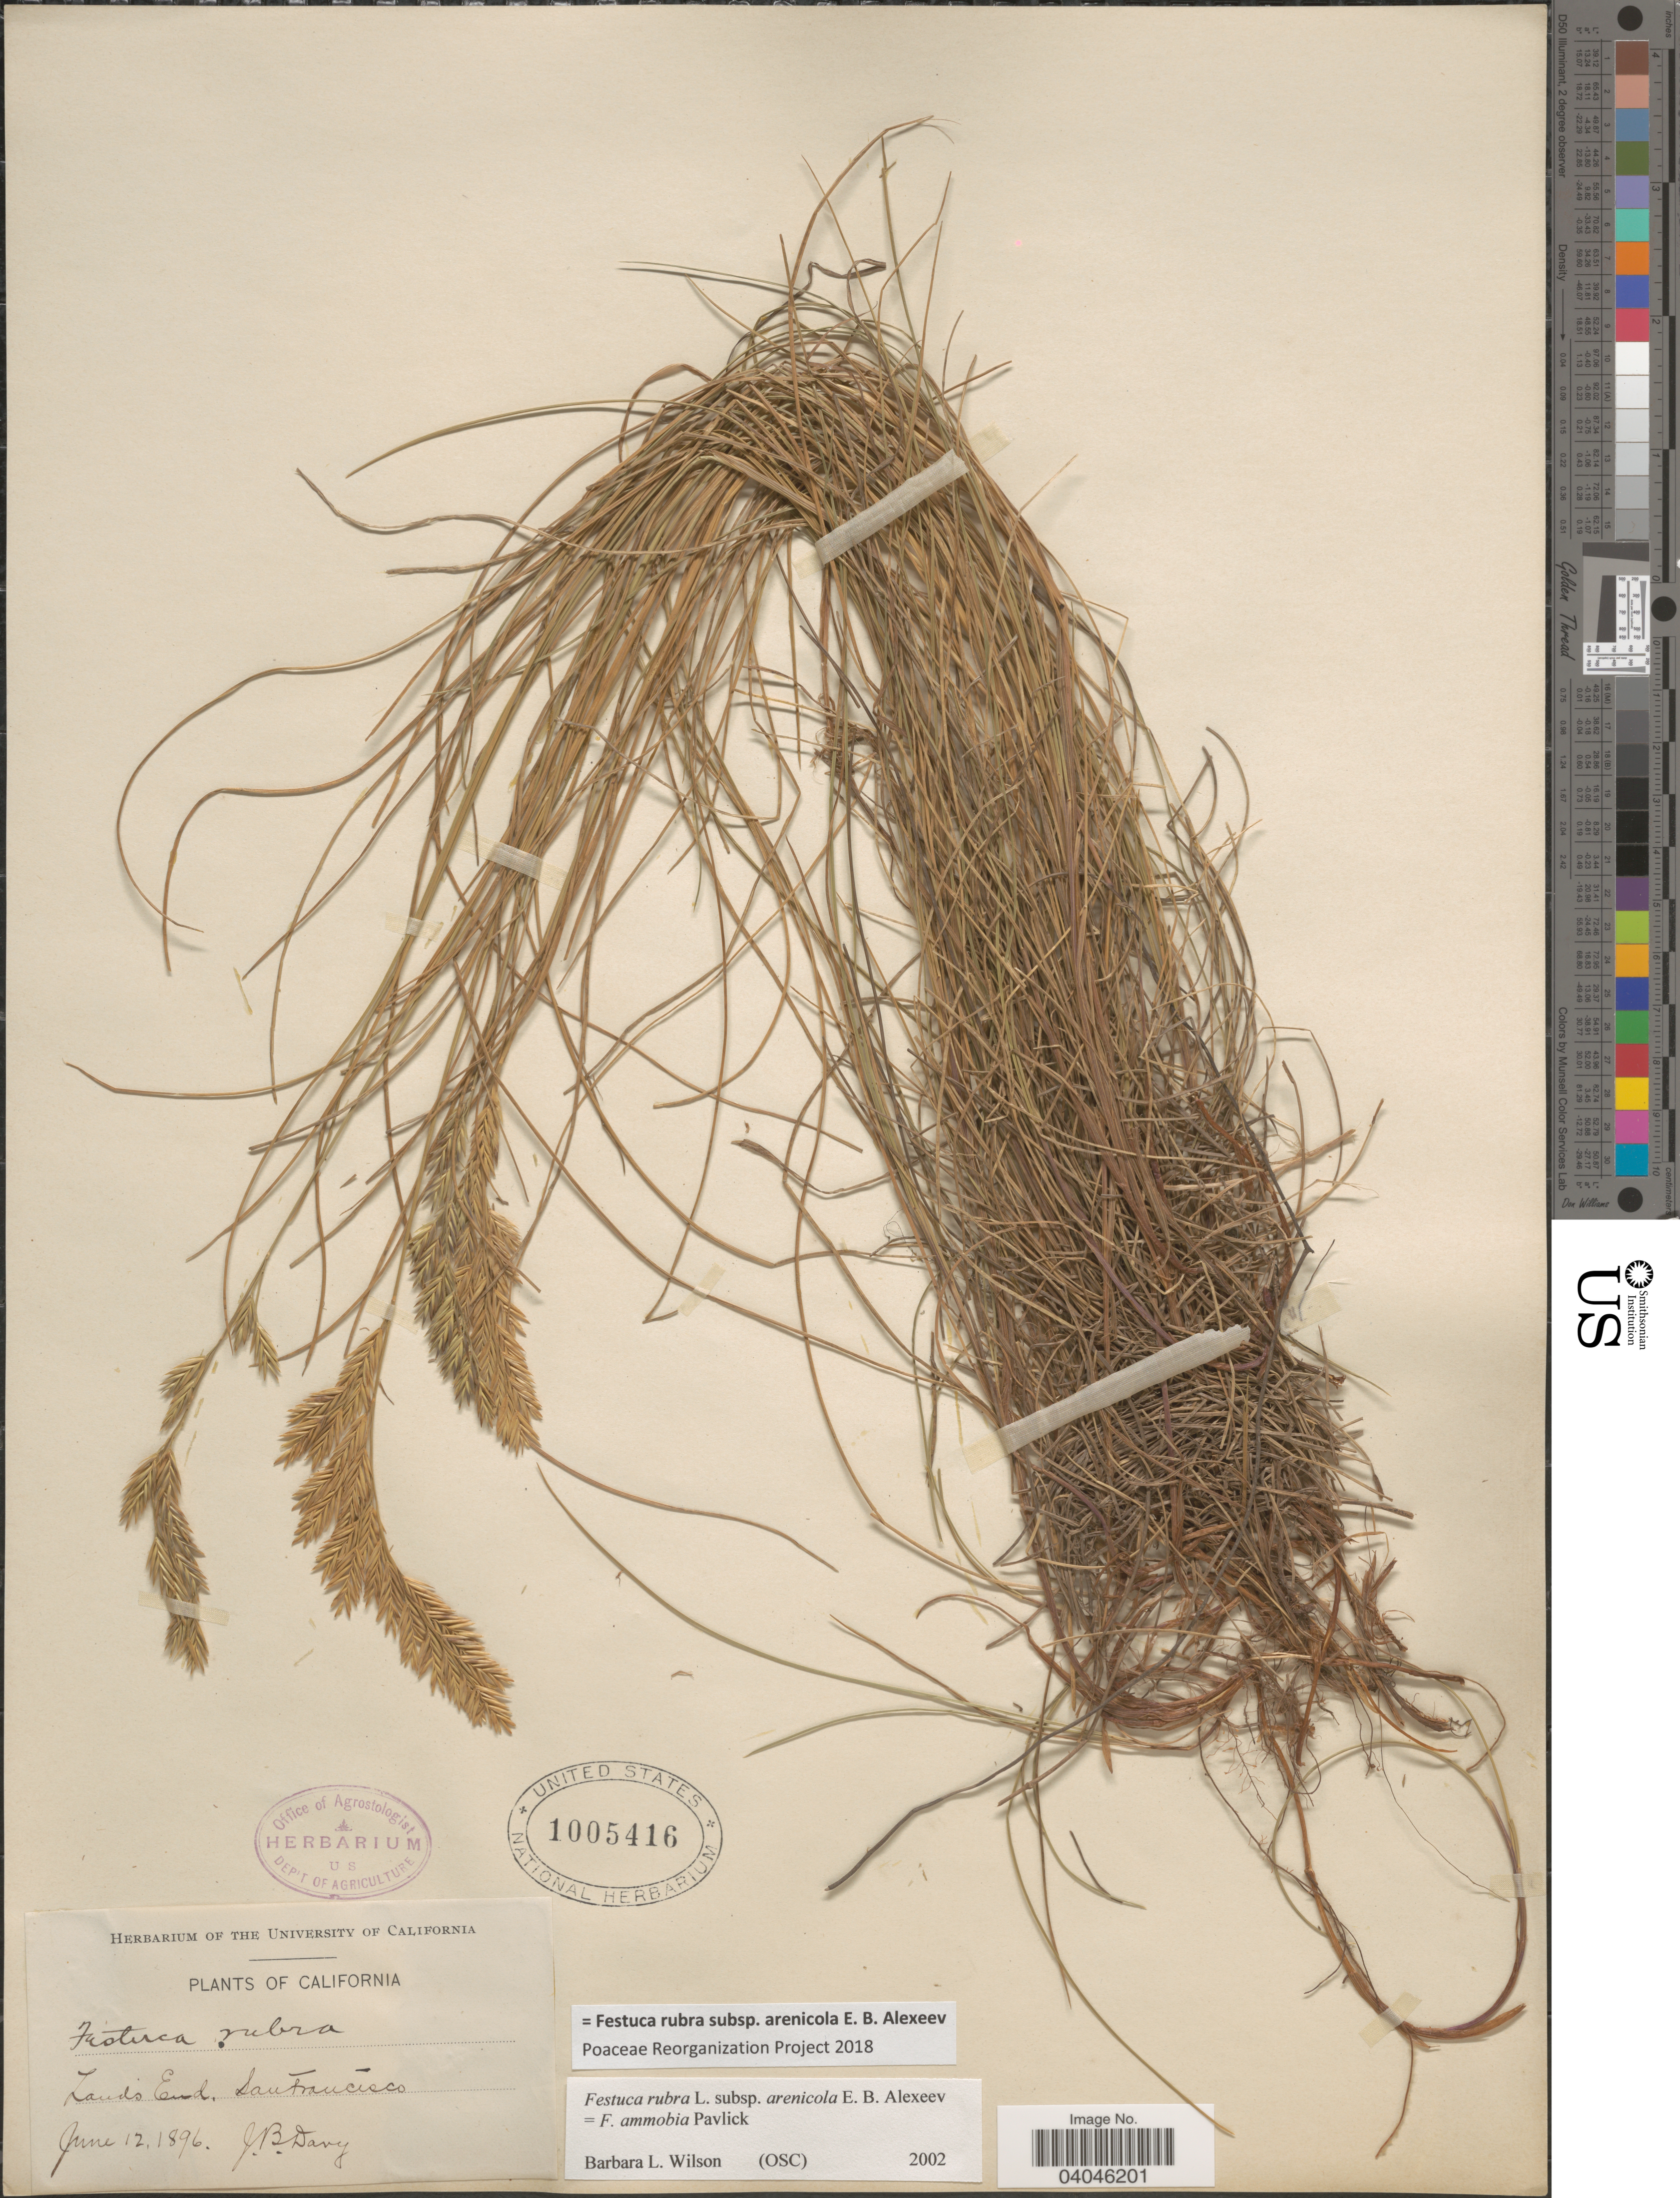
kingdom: Plantae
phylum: Tracheophyta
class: Liliopsida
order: Poales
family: Poaceae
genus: Festuca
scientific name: Festuca rubra subsp. arenicola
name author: E.B. Alexeev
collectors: J. Burtt Davy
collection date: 1896-06-12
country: United States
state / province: California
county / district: San Francisco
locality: Lands End. San Francisco.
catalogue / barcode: US 1005416